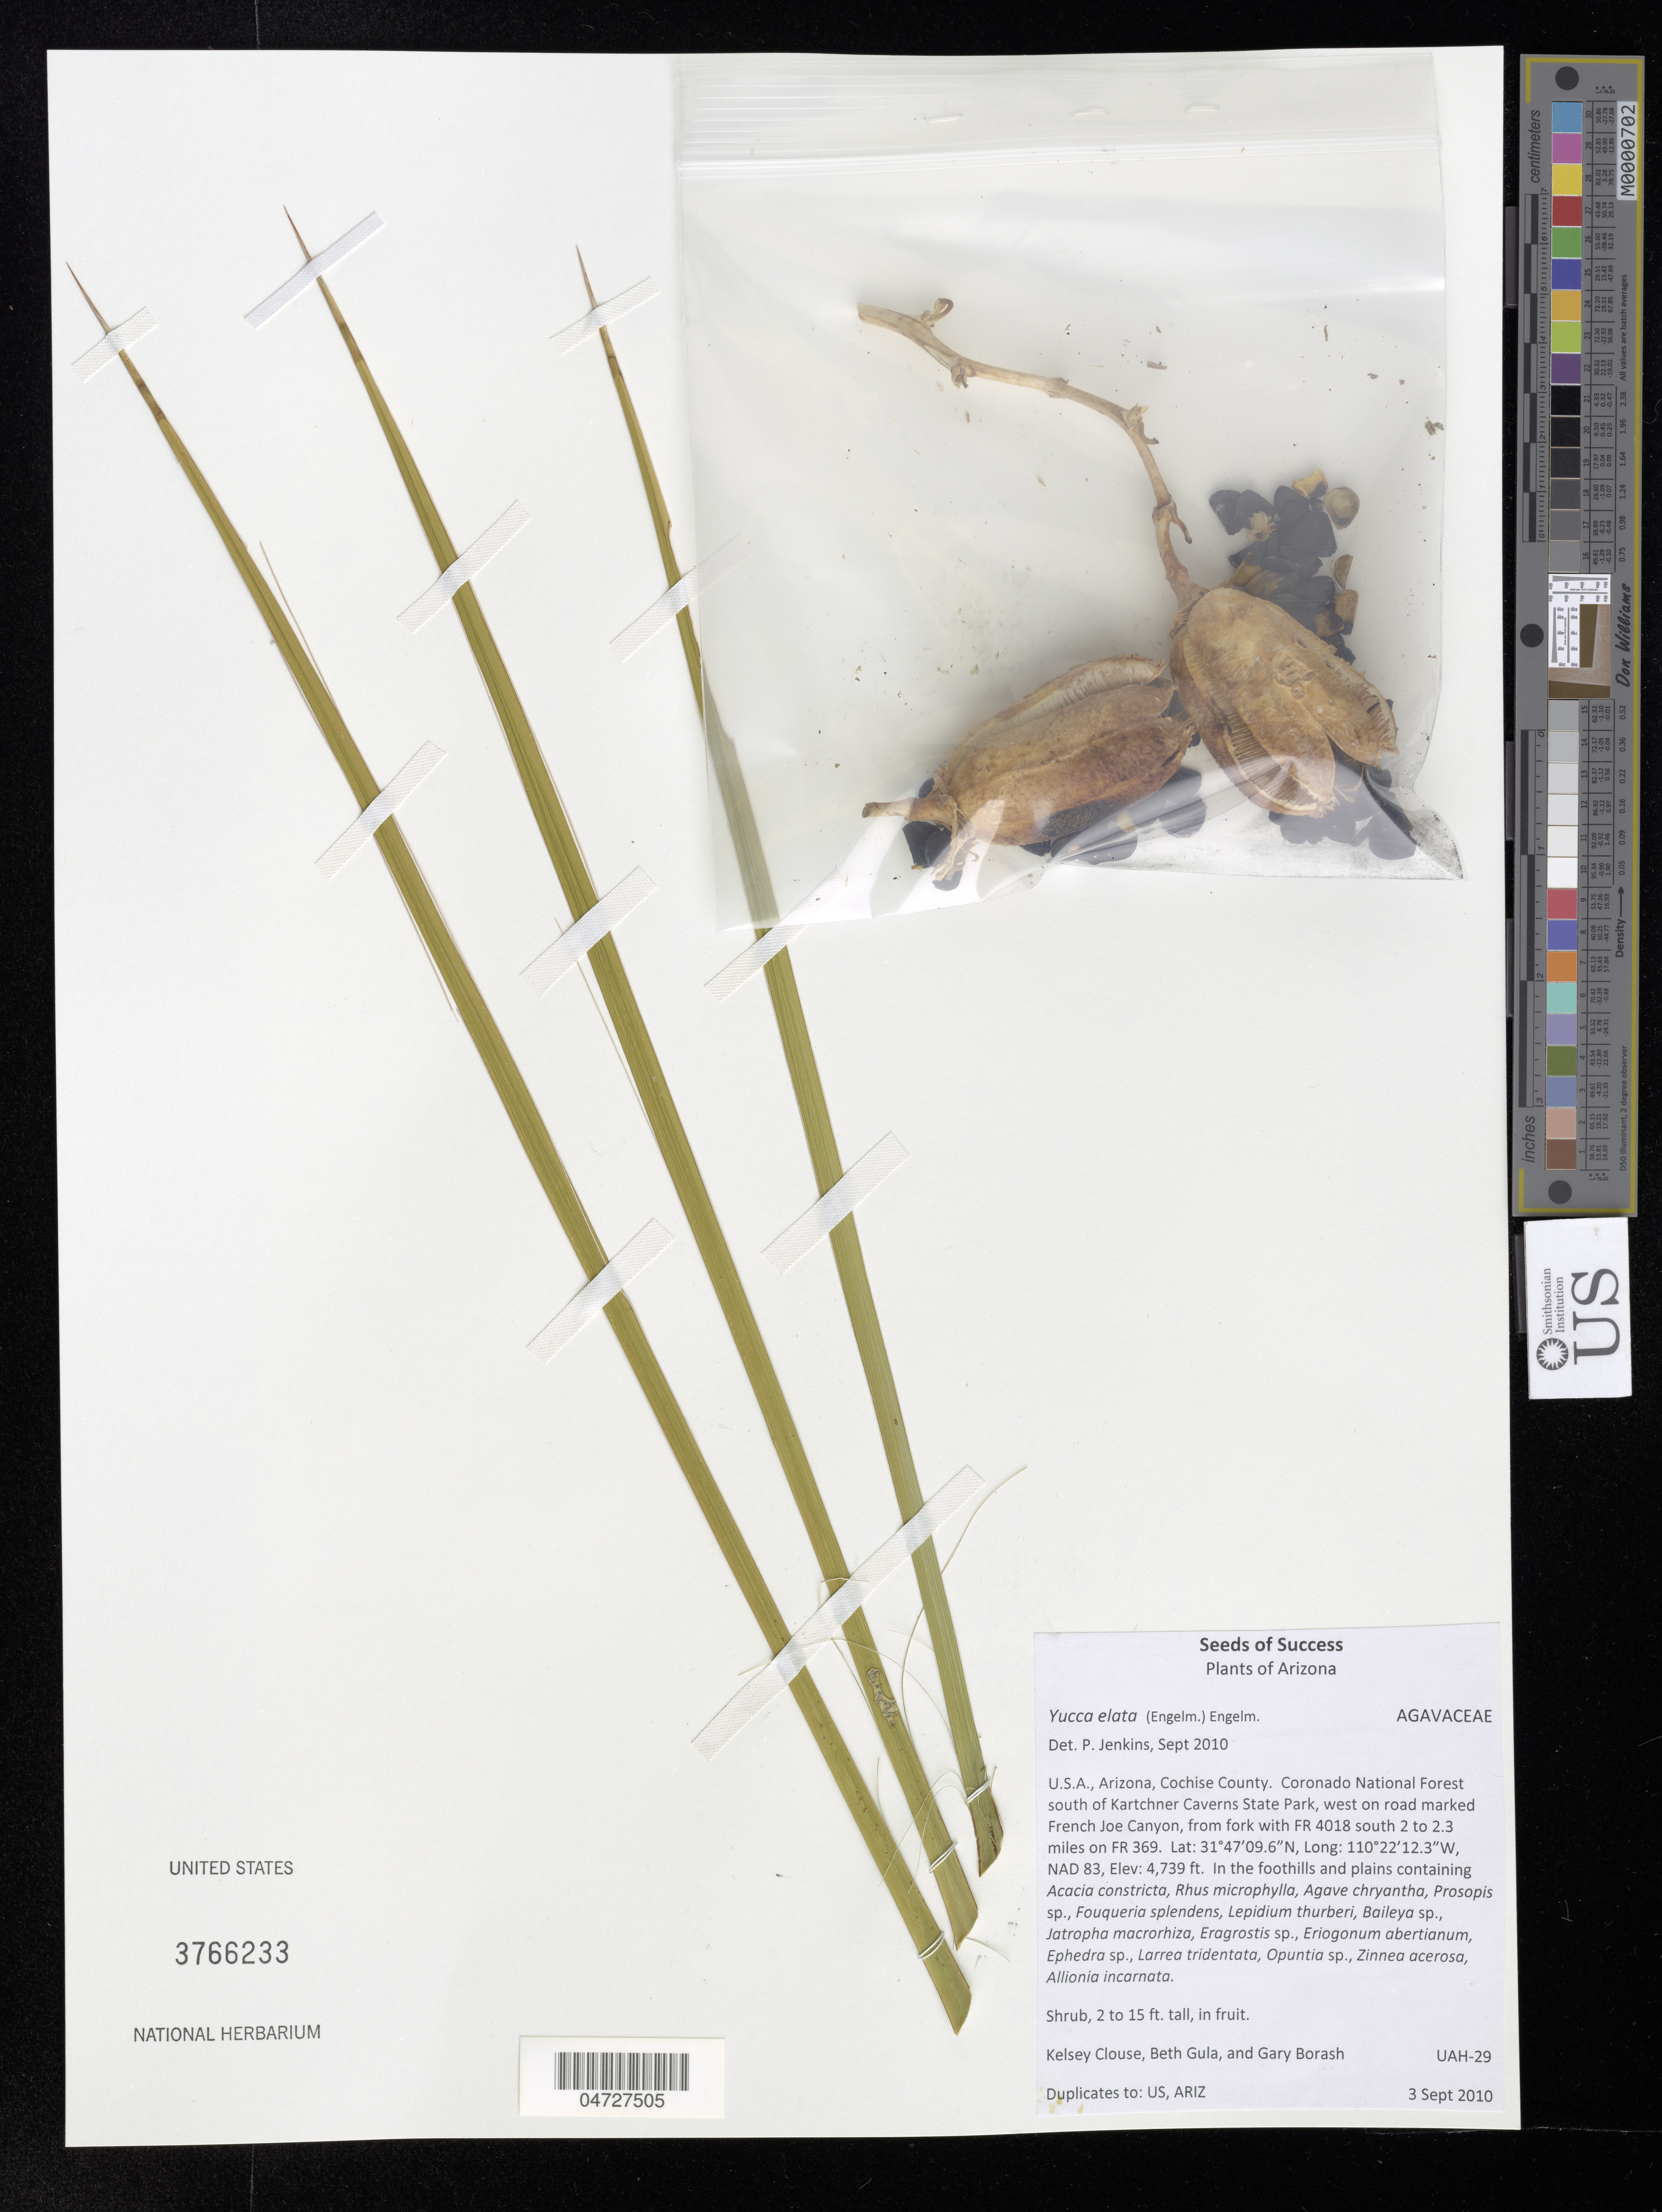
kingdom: Plantae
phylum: Tracheophyta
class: Liliopsida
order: Asparagales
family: Asparagaceae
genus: Yucca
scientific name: Yucca elata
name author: (Engelm.) Engelm.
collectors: K. Clouse, B. Gula & G. Borash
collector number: UAH-29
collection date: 2010-09-03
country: United States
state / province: Arizona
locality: Cochichse County. Coronado National Forest south of Kartchner Caverns State Park, west on road marked French Joe Canyon, from fork with FR 4018 south 2 to 2.3 miles on FR 369.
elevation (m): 1444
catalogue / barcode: US 3766233